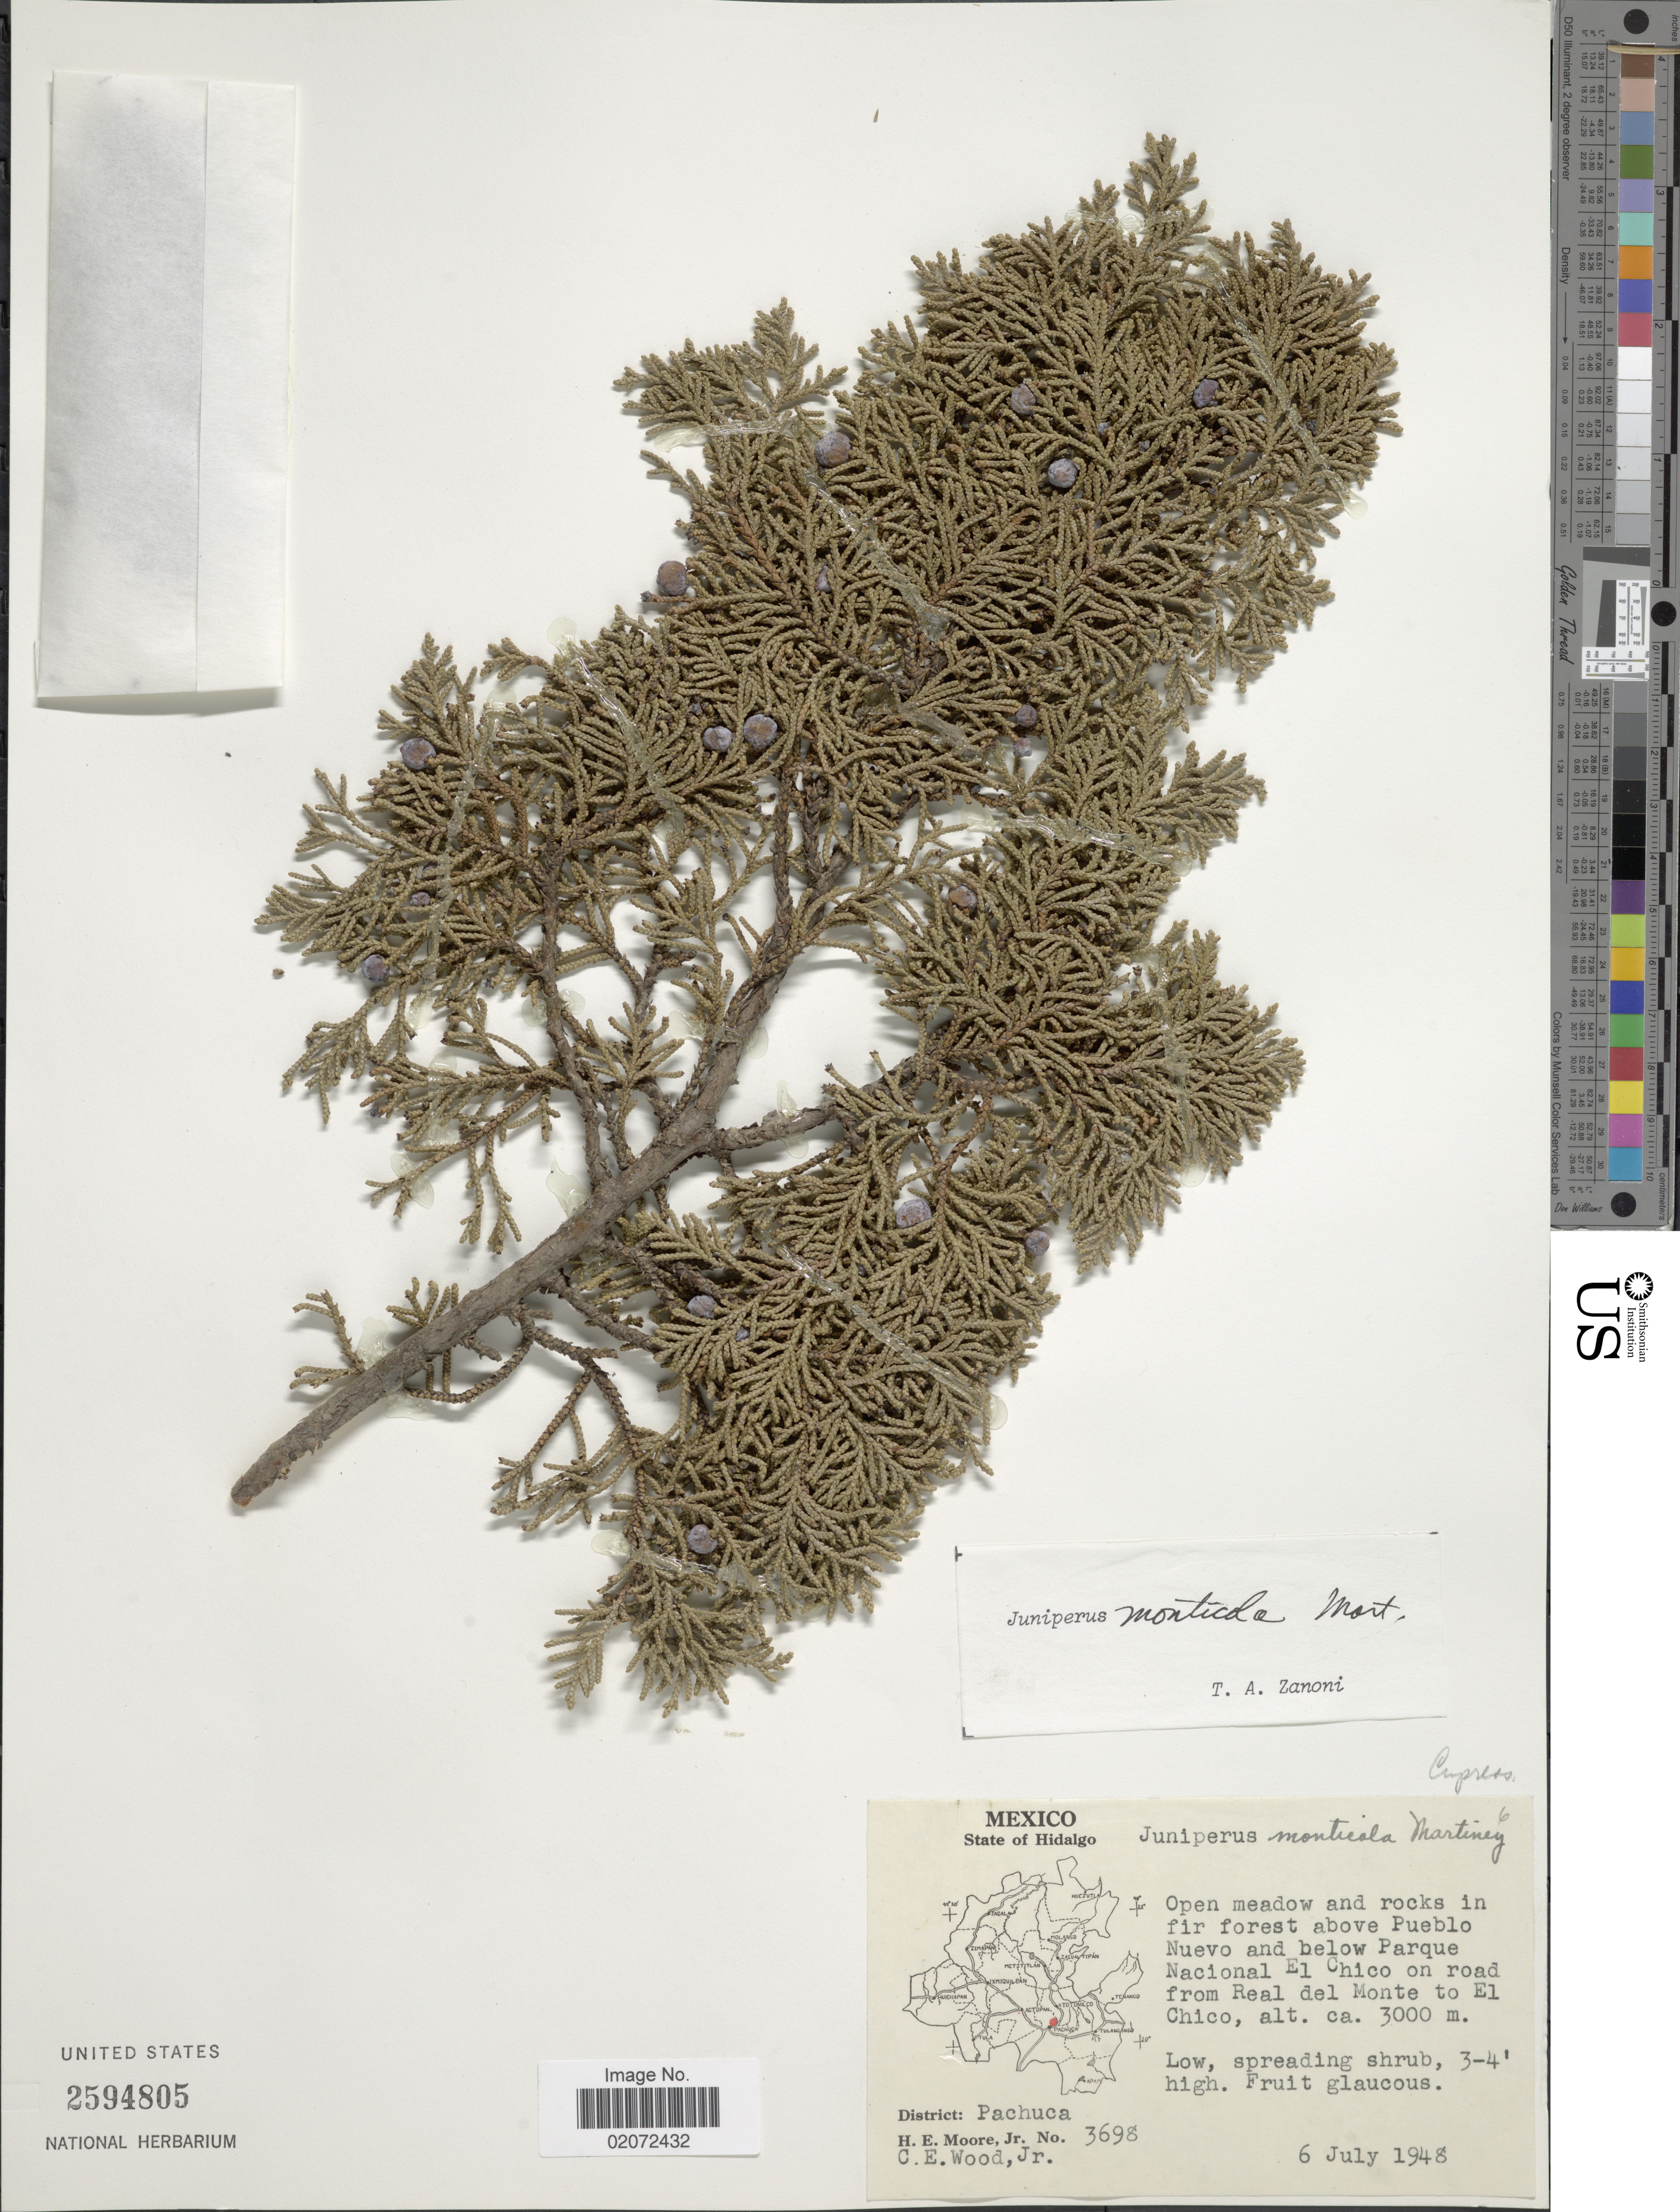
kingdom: Plantae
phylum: Tracheophyta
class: Pinopsida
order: Pinales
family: Cupressaceae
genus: Juniperus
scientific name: Juniperus monticola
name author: Martínez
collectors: H. Moore & C. Wood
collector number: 3698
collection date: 1948-07-06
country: Mexico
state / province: Hidalgo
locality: Above Pueblo Nuevo and below Parque Nacional El Chico on road from Real del Monte to El Chico. District: Pachuca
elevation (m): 3000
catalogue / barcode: US 2594805